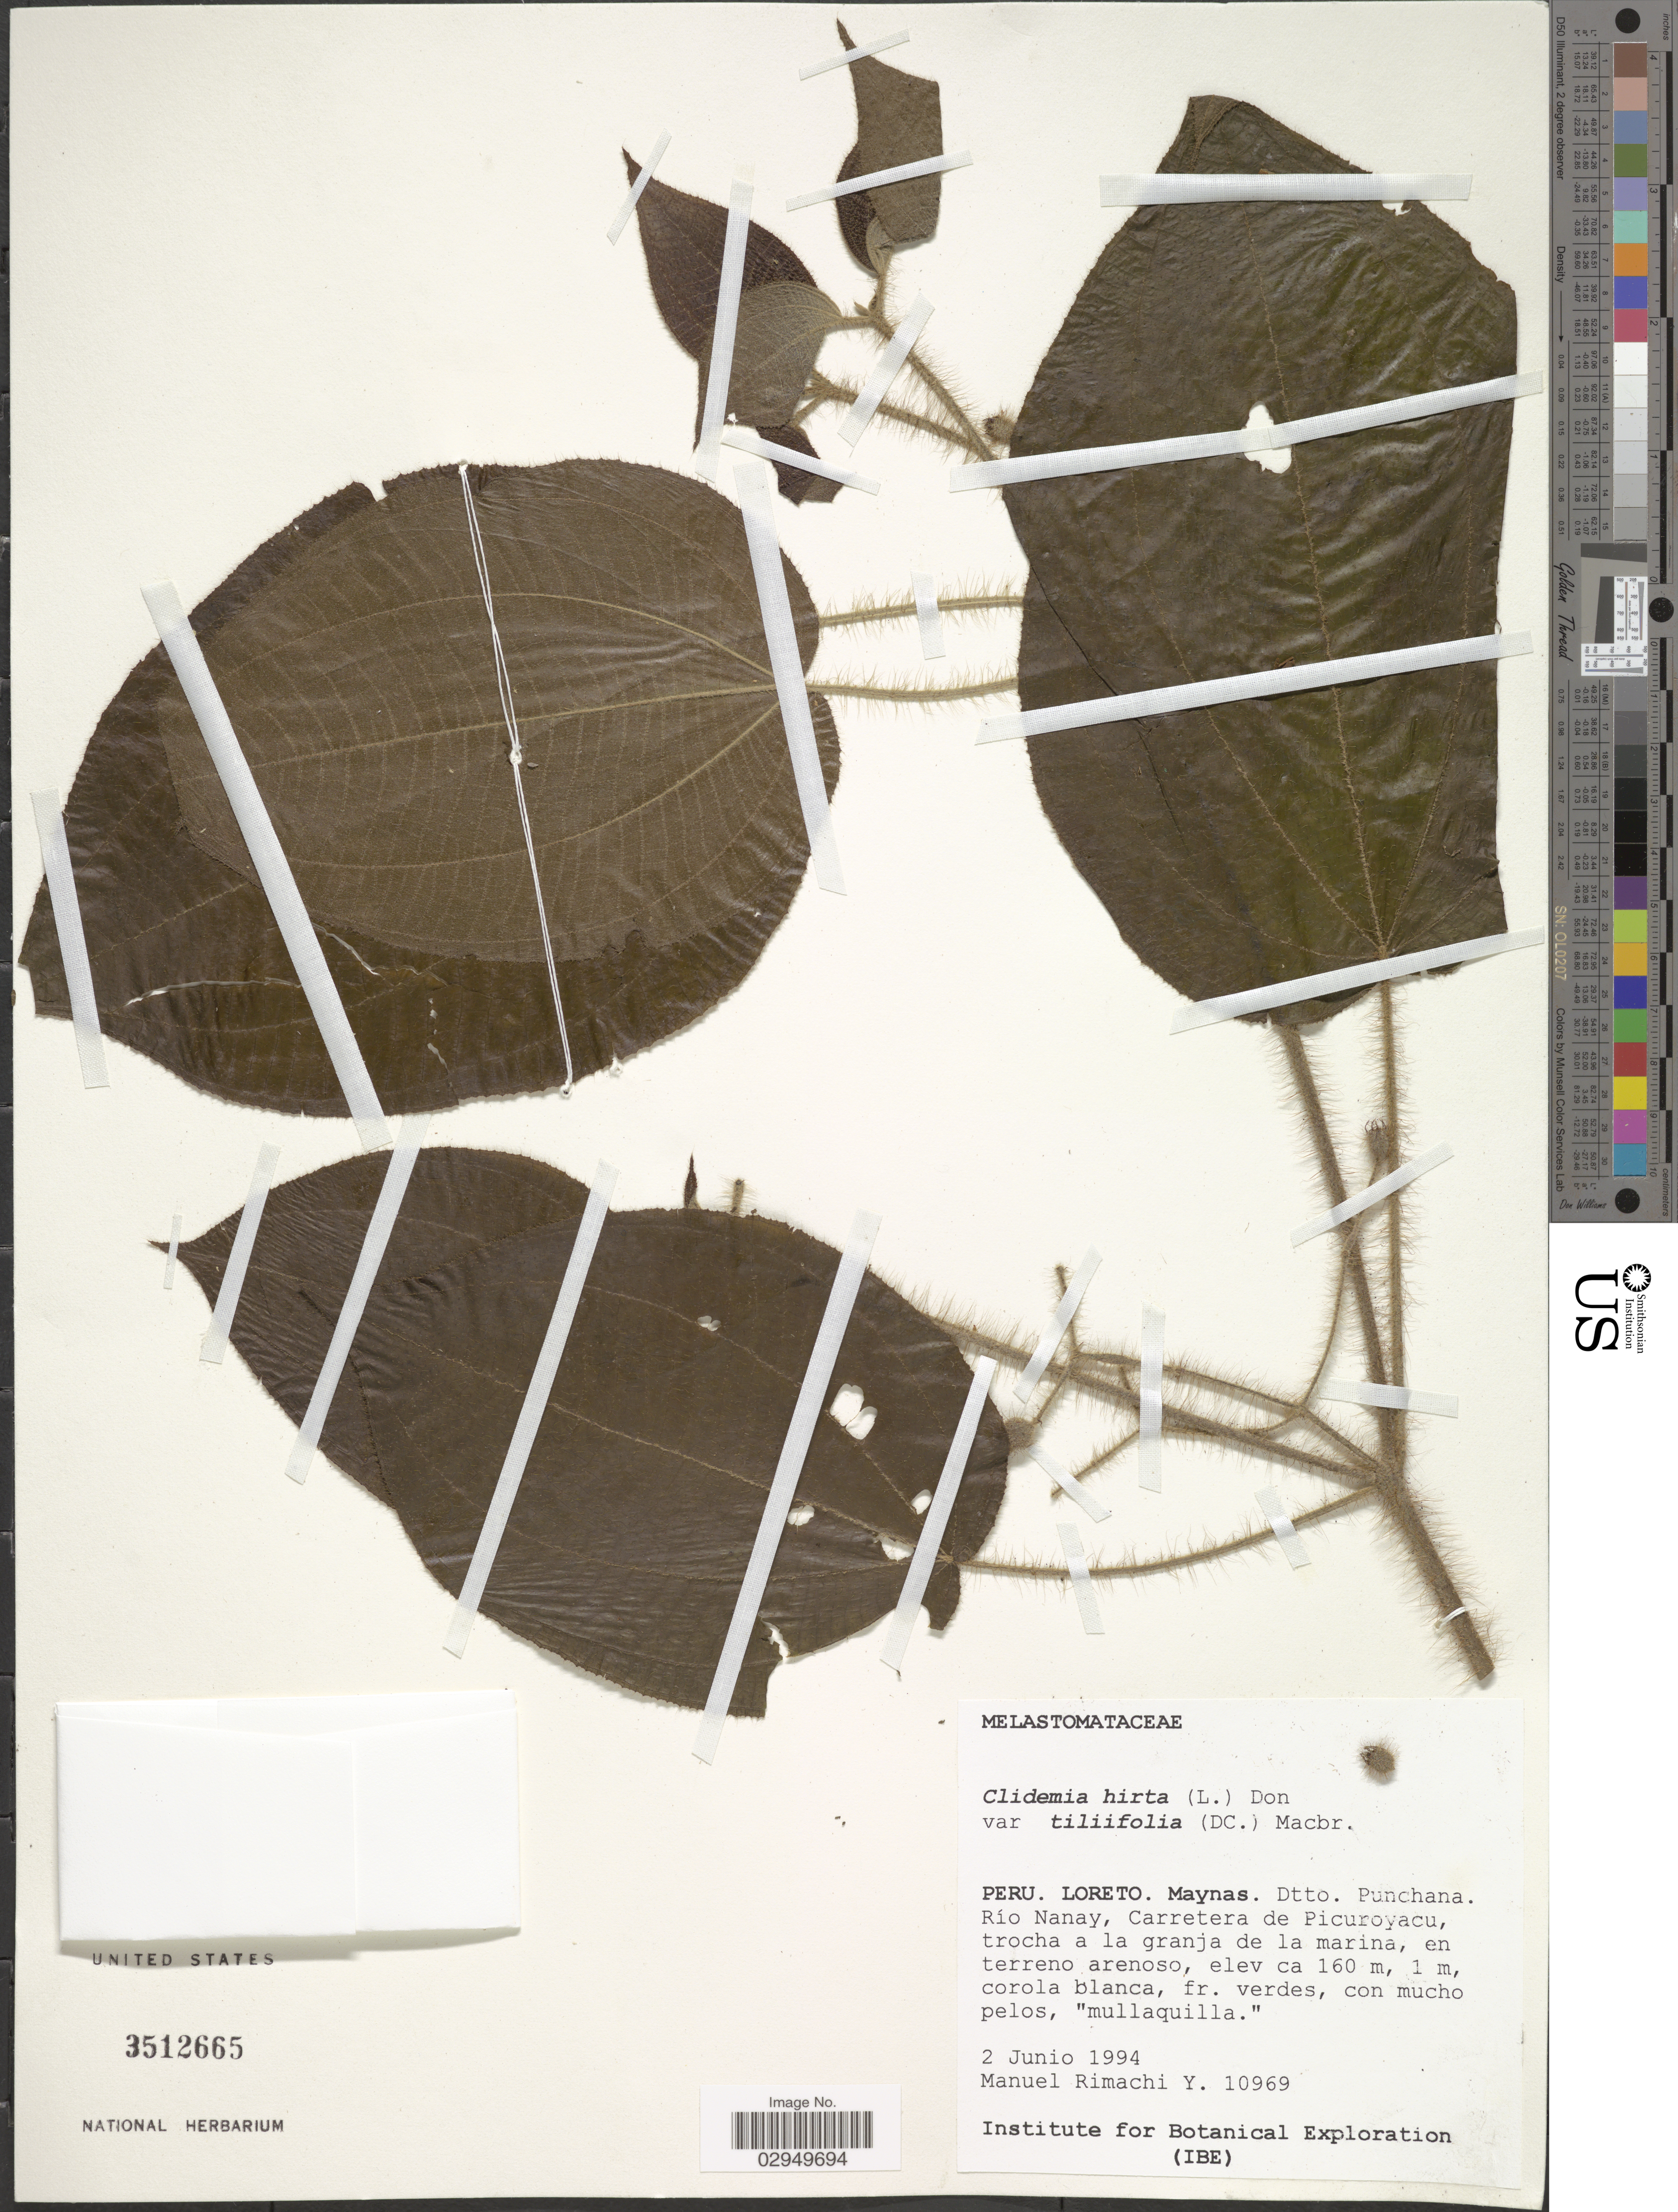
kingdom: Plantae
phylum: Tracheophyta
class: Magnoliopsida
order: Myrtales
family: Melastomataceae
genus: Miconia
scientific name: Miconia octona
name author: (Bonpl.) Judd & Majure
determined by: Ferreira-Alves, R.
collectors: M. Rimachi Y.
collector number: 10969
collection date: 1994-06-02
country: Peru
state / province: Loreto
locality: Maynas. Dtto. Punchana. Río Nanay, Carretera de Picuroyacu.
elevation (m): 160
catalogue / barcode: US 3512665